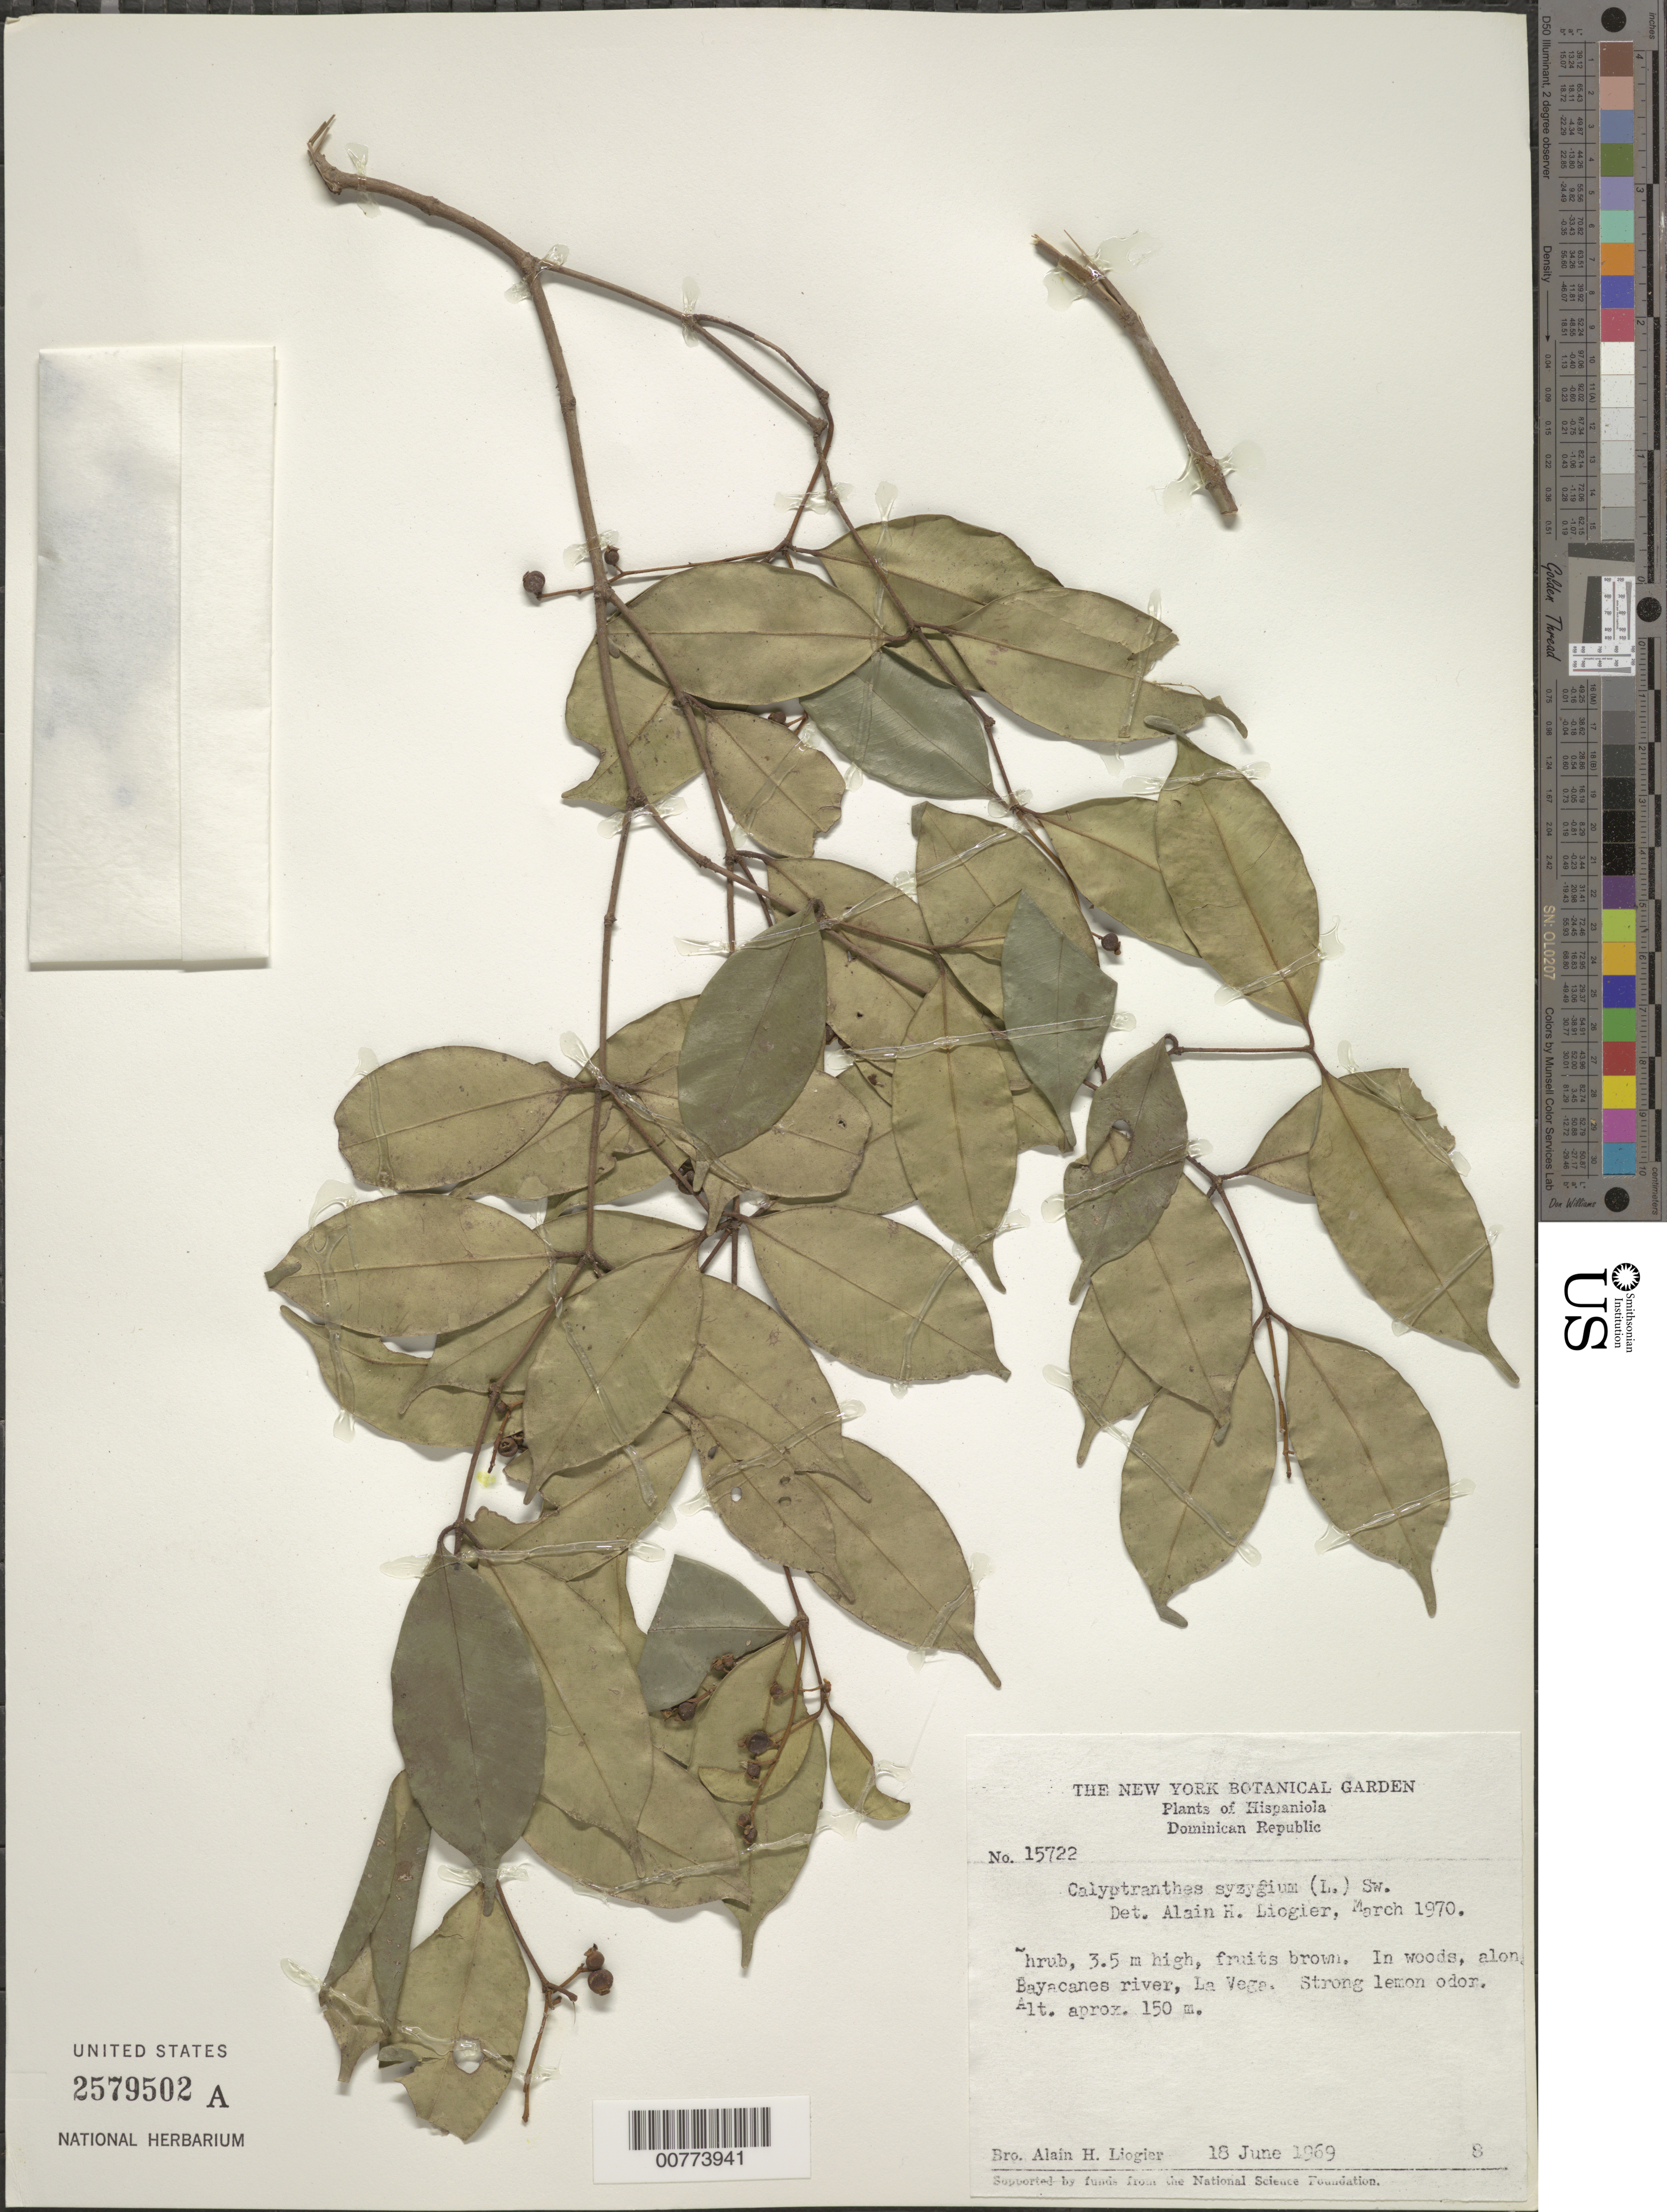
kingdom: Plantae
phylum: Tracheophyta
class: Magnoliopsida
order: Myrtales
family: Myrtaceae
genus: Myrcia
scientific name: Myrcia zuzygium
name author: (L.) A.R. Lourenço & E. Lucas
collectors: A. H. Liogier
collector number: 15722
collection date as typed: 18 Jun 1969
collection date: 1969-06-18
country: Dominican Republic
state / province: La Vega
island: Hispaniola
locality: Bayacanes River.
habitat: Woods, along river.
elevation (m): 150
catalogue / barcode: US 2579502A